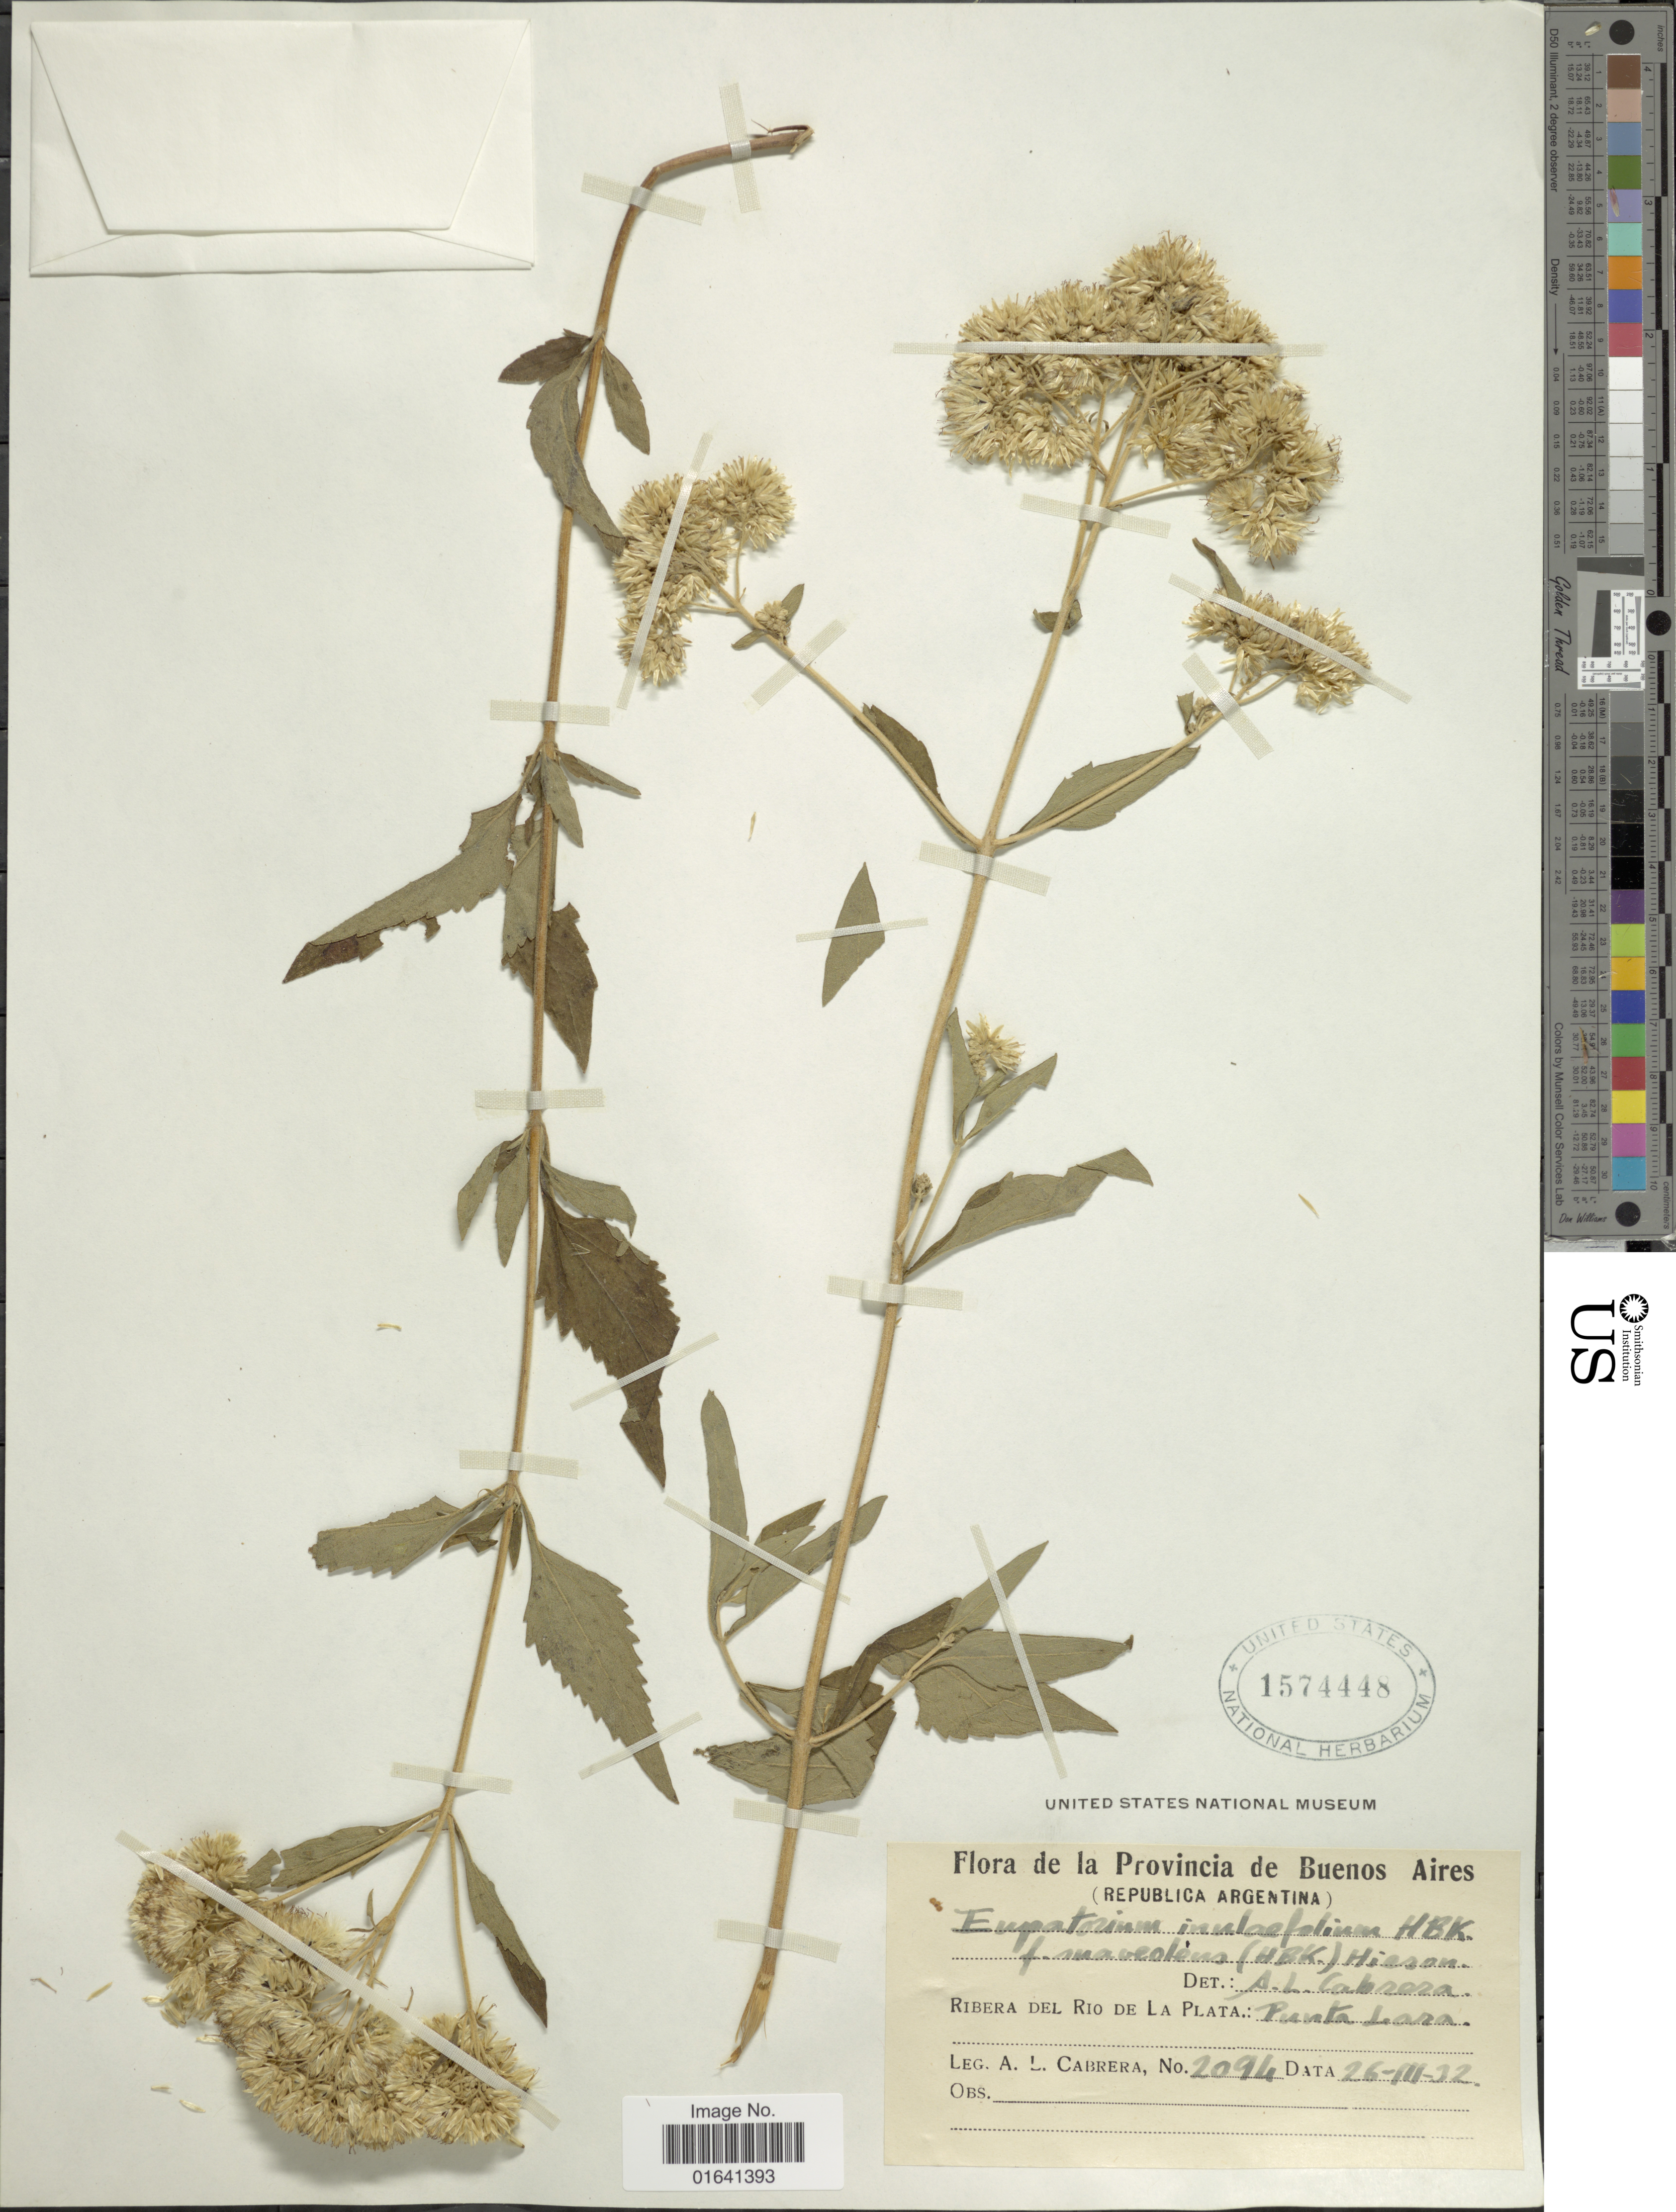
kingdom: Plantae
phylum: Tracheophyta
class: Magnoliopsida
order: Asterales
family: Asteraceae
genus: Austroeupatorium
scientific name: Austroeupatorium inulaefolium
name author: (Kunth) R.M. King & H. Rob.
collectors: A. L. Cabrera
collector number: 2094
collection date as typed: Transcribed d/m/y: 26/3/32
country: Argentina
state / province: Buenos Aires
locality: Ribera del Rio de La Plata: Punta Lara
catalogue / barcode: US 1574448